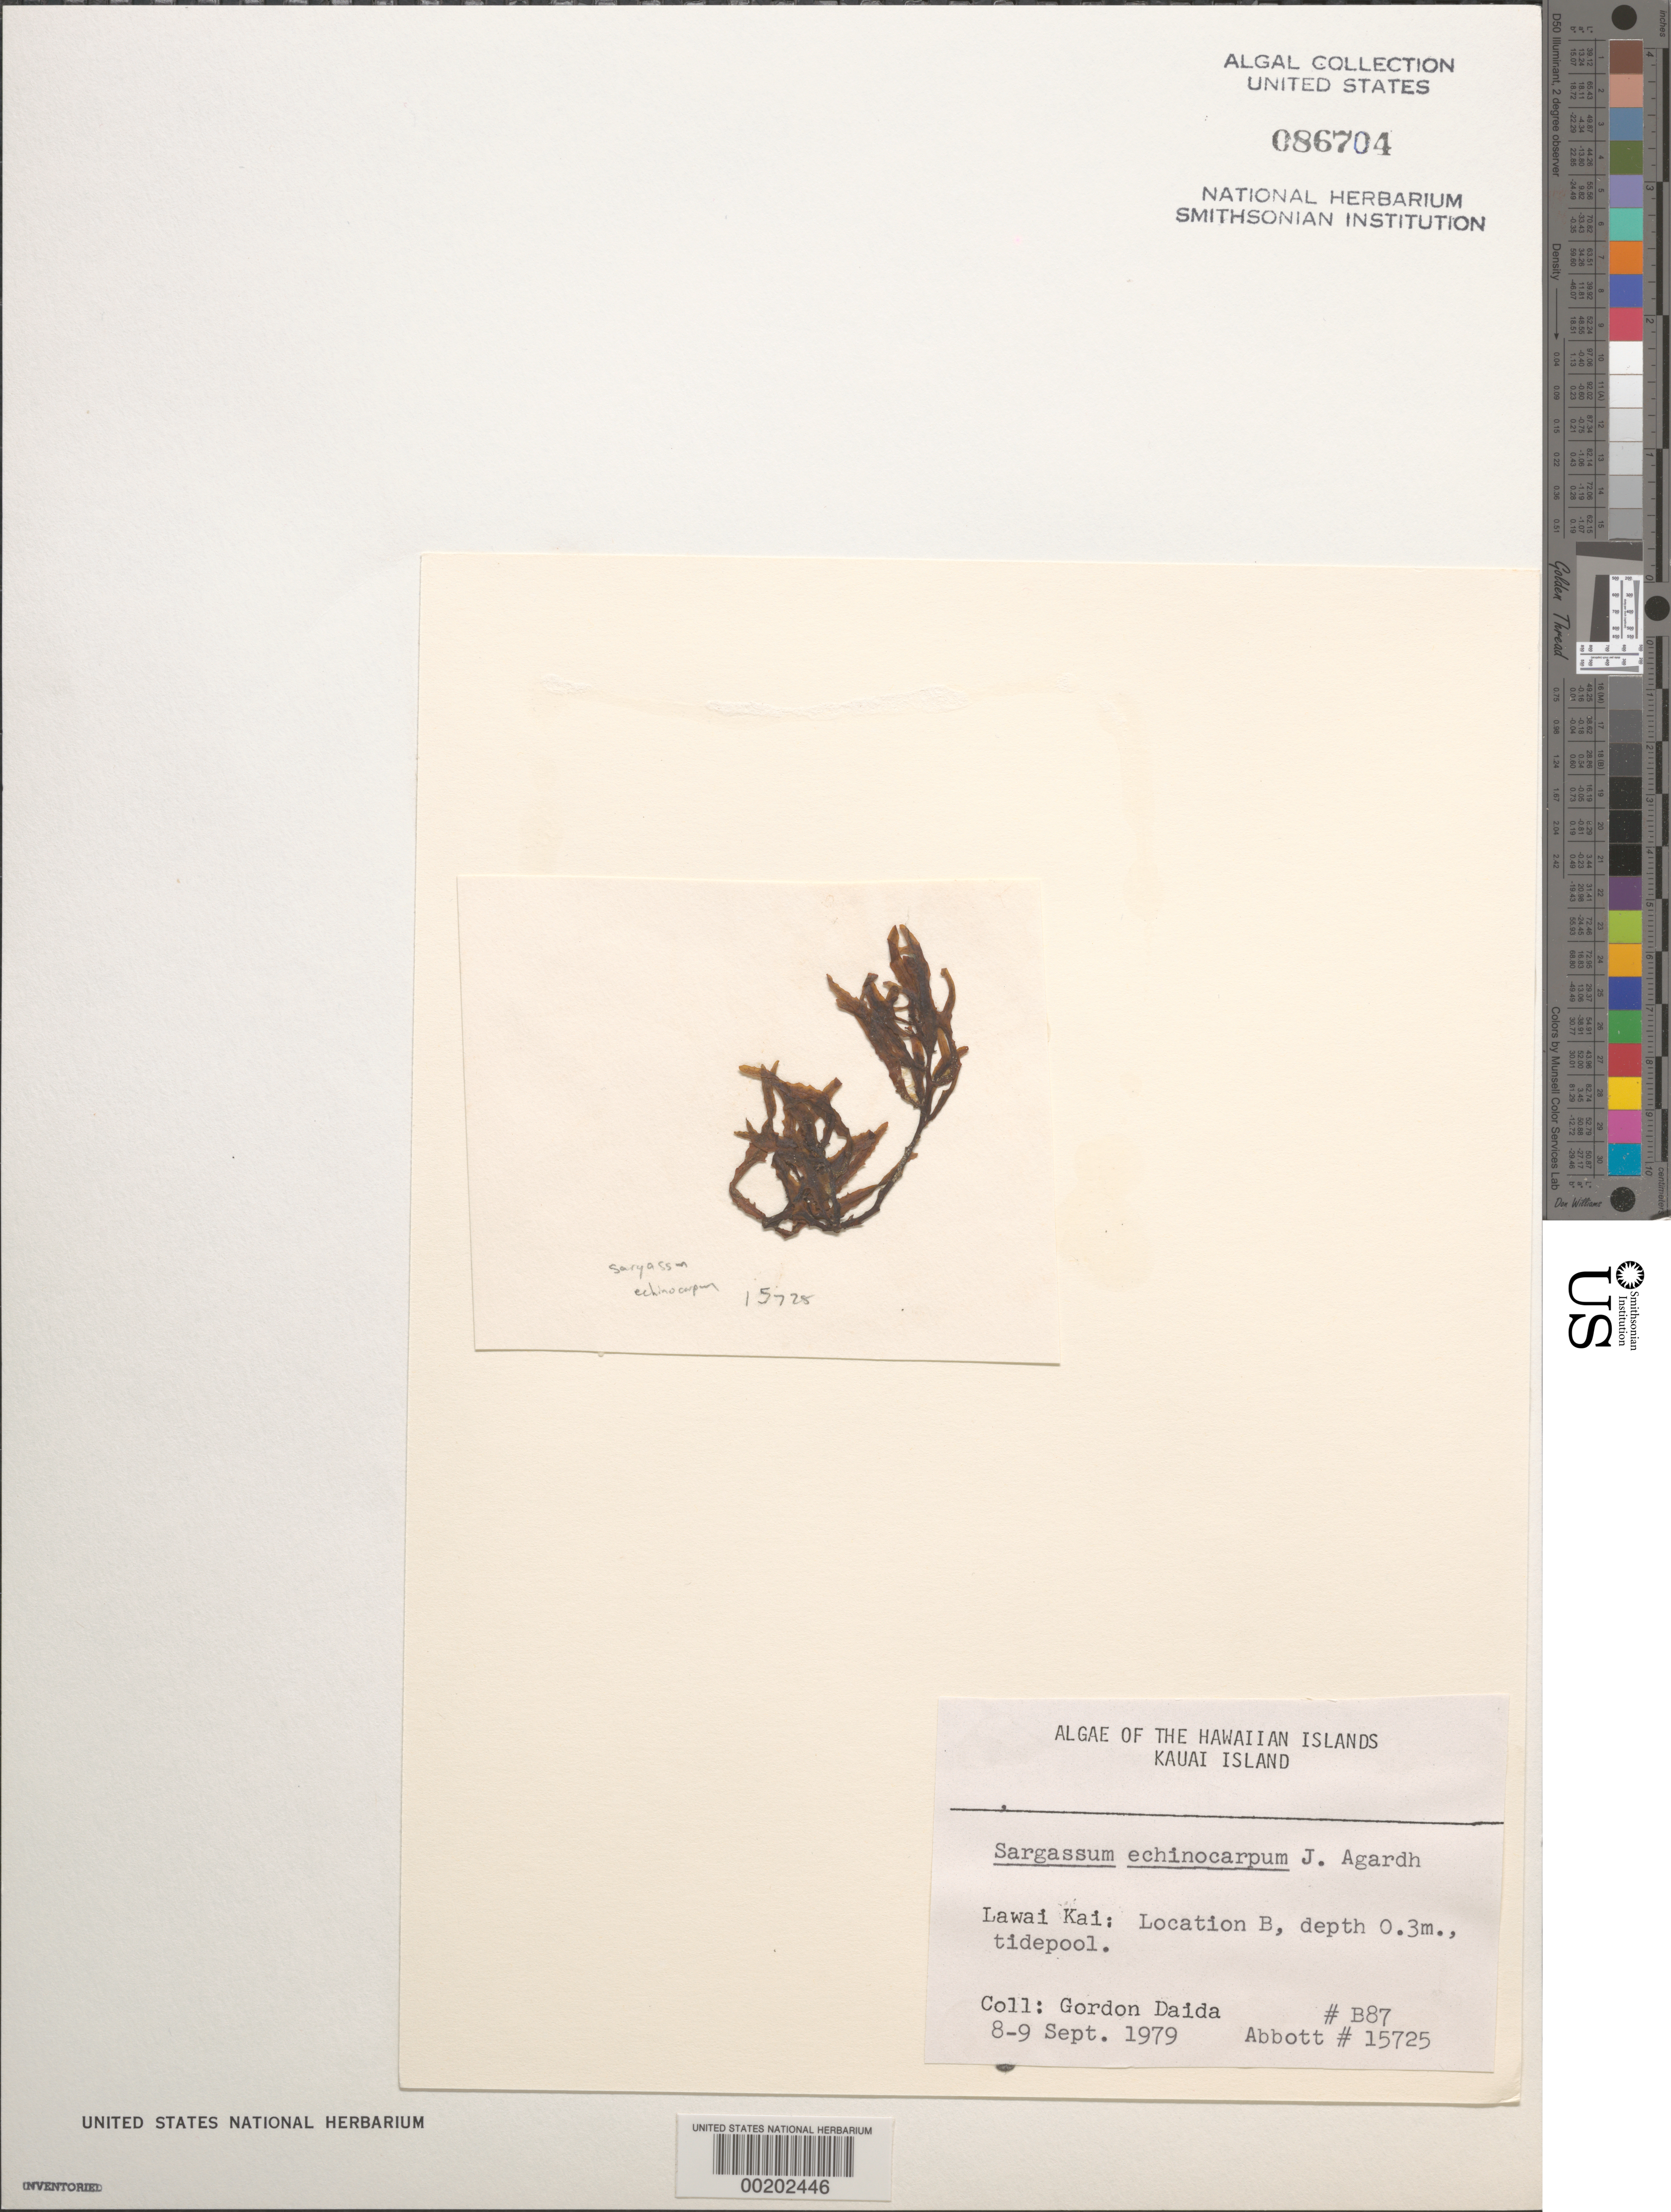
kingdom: Chromista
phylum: Ochrophyta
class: Phaeophyceae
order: Fucales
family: Sargassaceae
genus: Sargassum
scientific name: Sargassum aquifolium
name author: (Turner) C. Agardh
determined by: Algae name updating Project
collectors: G. Daida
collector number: B87 & IAA 15725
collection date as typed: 08 Sep 1979 to 09 Sep 1979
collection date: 1979-09-08/1979-09-09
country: United States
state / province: Hawaii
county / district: Kaui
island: Kaua'i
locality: Lawai Kai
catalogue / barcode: US 86704